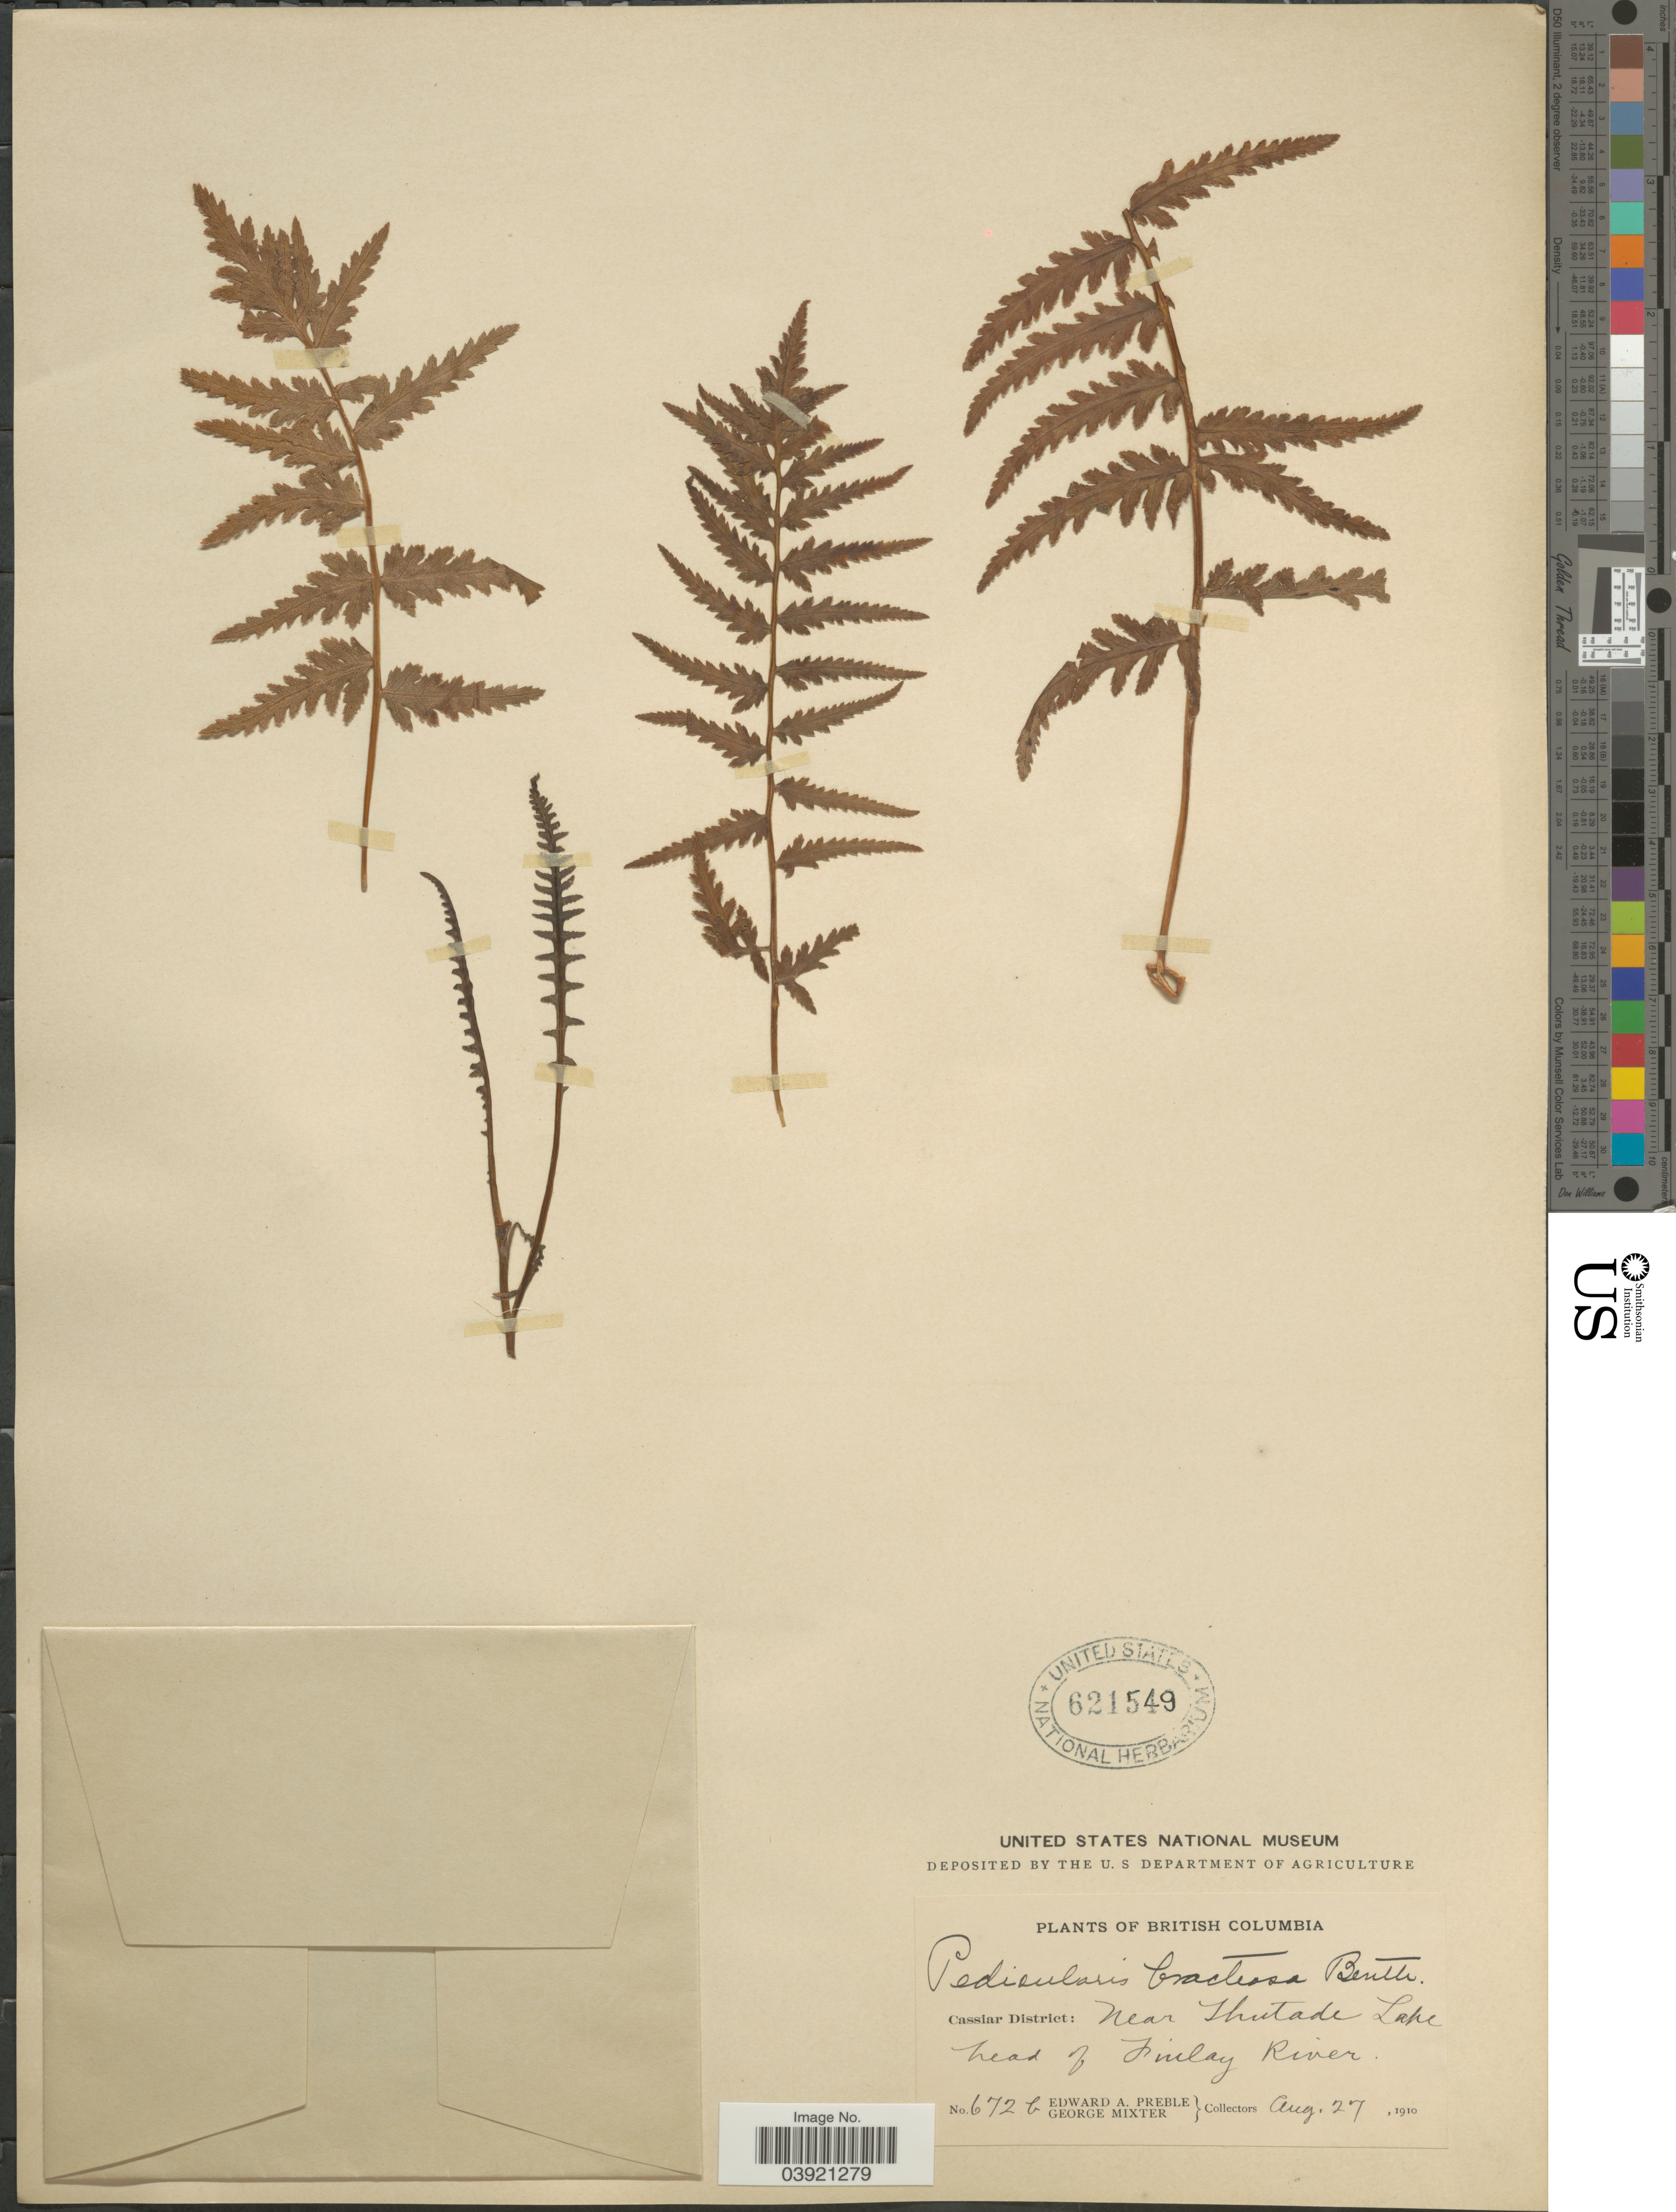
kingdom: Plantae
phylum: Tracheophyta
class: Magnoliopsida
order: Lamiales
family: Orobanchaceae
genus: Pedicularis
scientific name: Pedicularis bracteosa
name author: Benth.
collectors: E. Preble & G. Mixter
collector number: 672b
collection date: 1910-08-27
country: Canada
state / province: British Columbia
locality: Cassiar District: near Thutade Lake head of Finlay River.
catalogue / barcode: US 621549